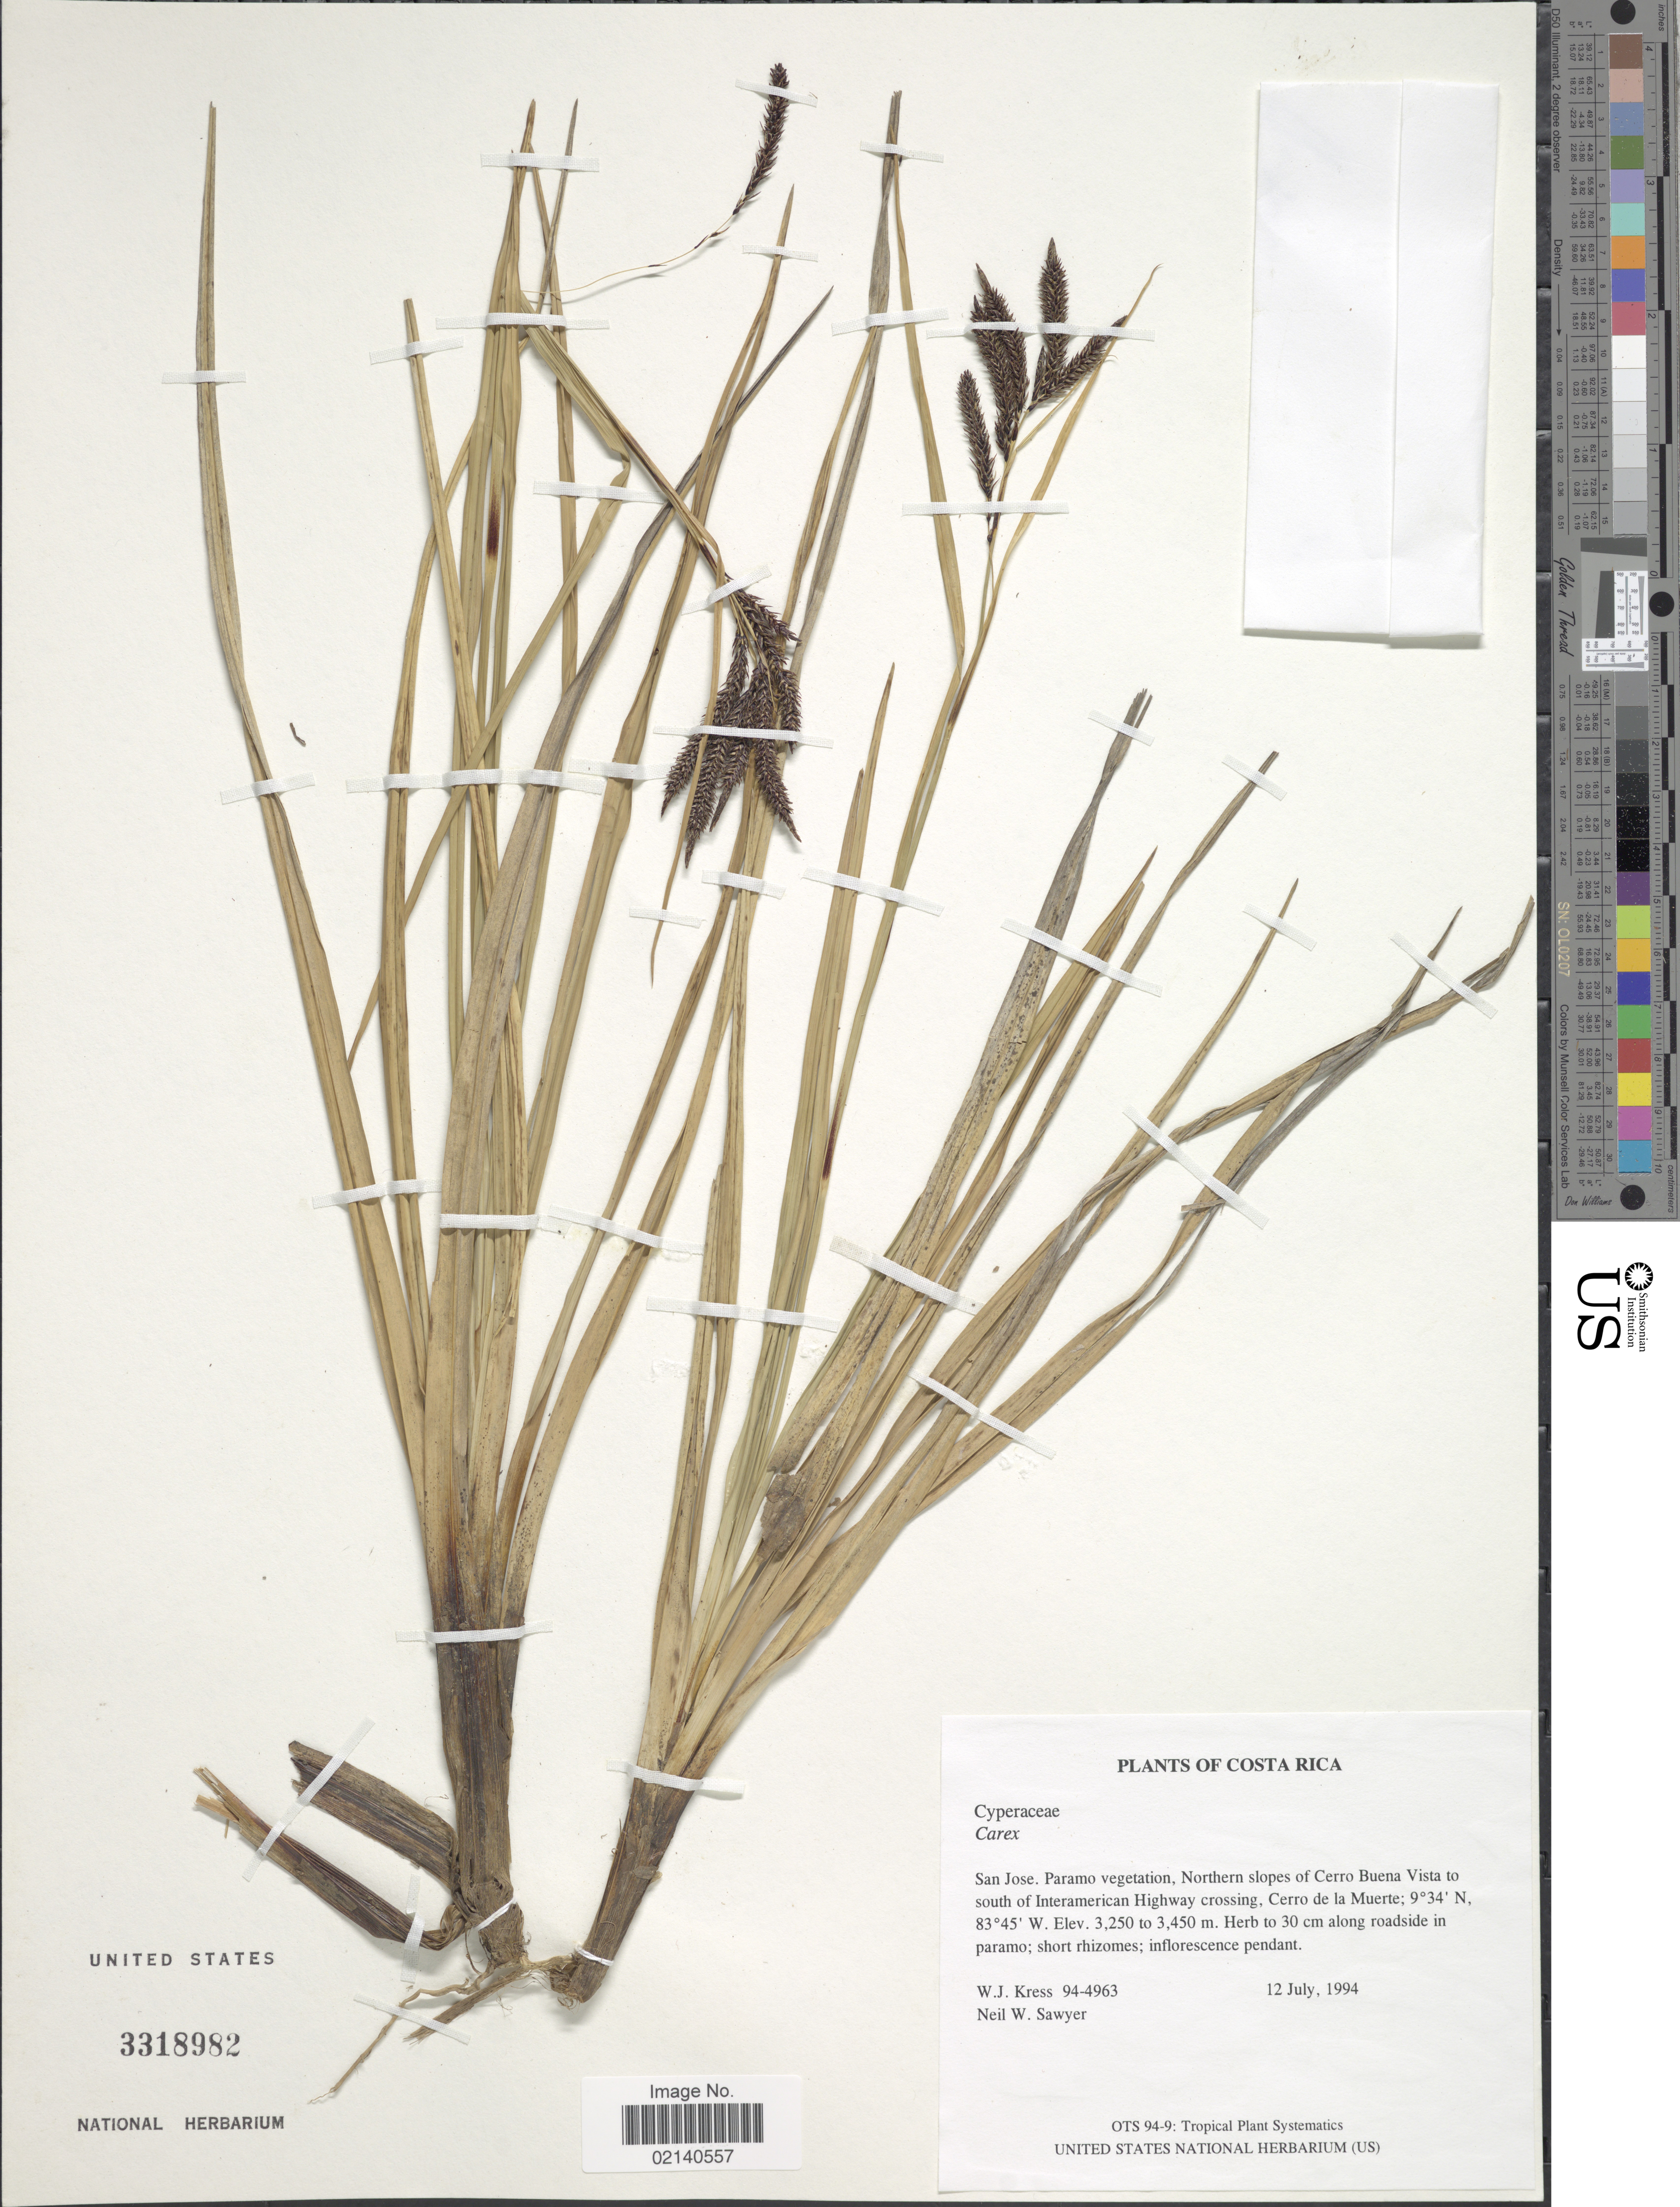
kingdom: Plantae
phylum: Tracheophyta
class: Liliopsida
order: Poales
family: Cyperaceae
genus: Carex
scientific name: Carex lemanniana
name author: Boott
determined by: Strong, Mark T., (BOT), Smithsonian Institution - National Museum of Natural History (UNITED STATES)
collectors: W. J. Kress & N. W. Sawyer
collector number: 94-4963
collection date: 1994-07-12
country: Costa Rica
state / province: San José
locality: Northern slopes of Cerro Buena Vista to south of Interamerican Highway crossing, Cerro de la Muerte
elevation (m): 3250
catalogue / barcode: US 3318982